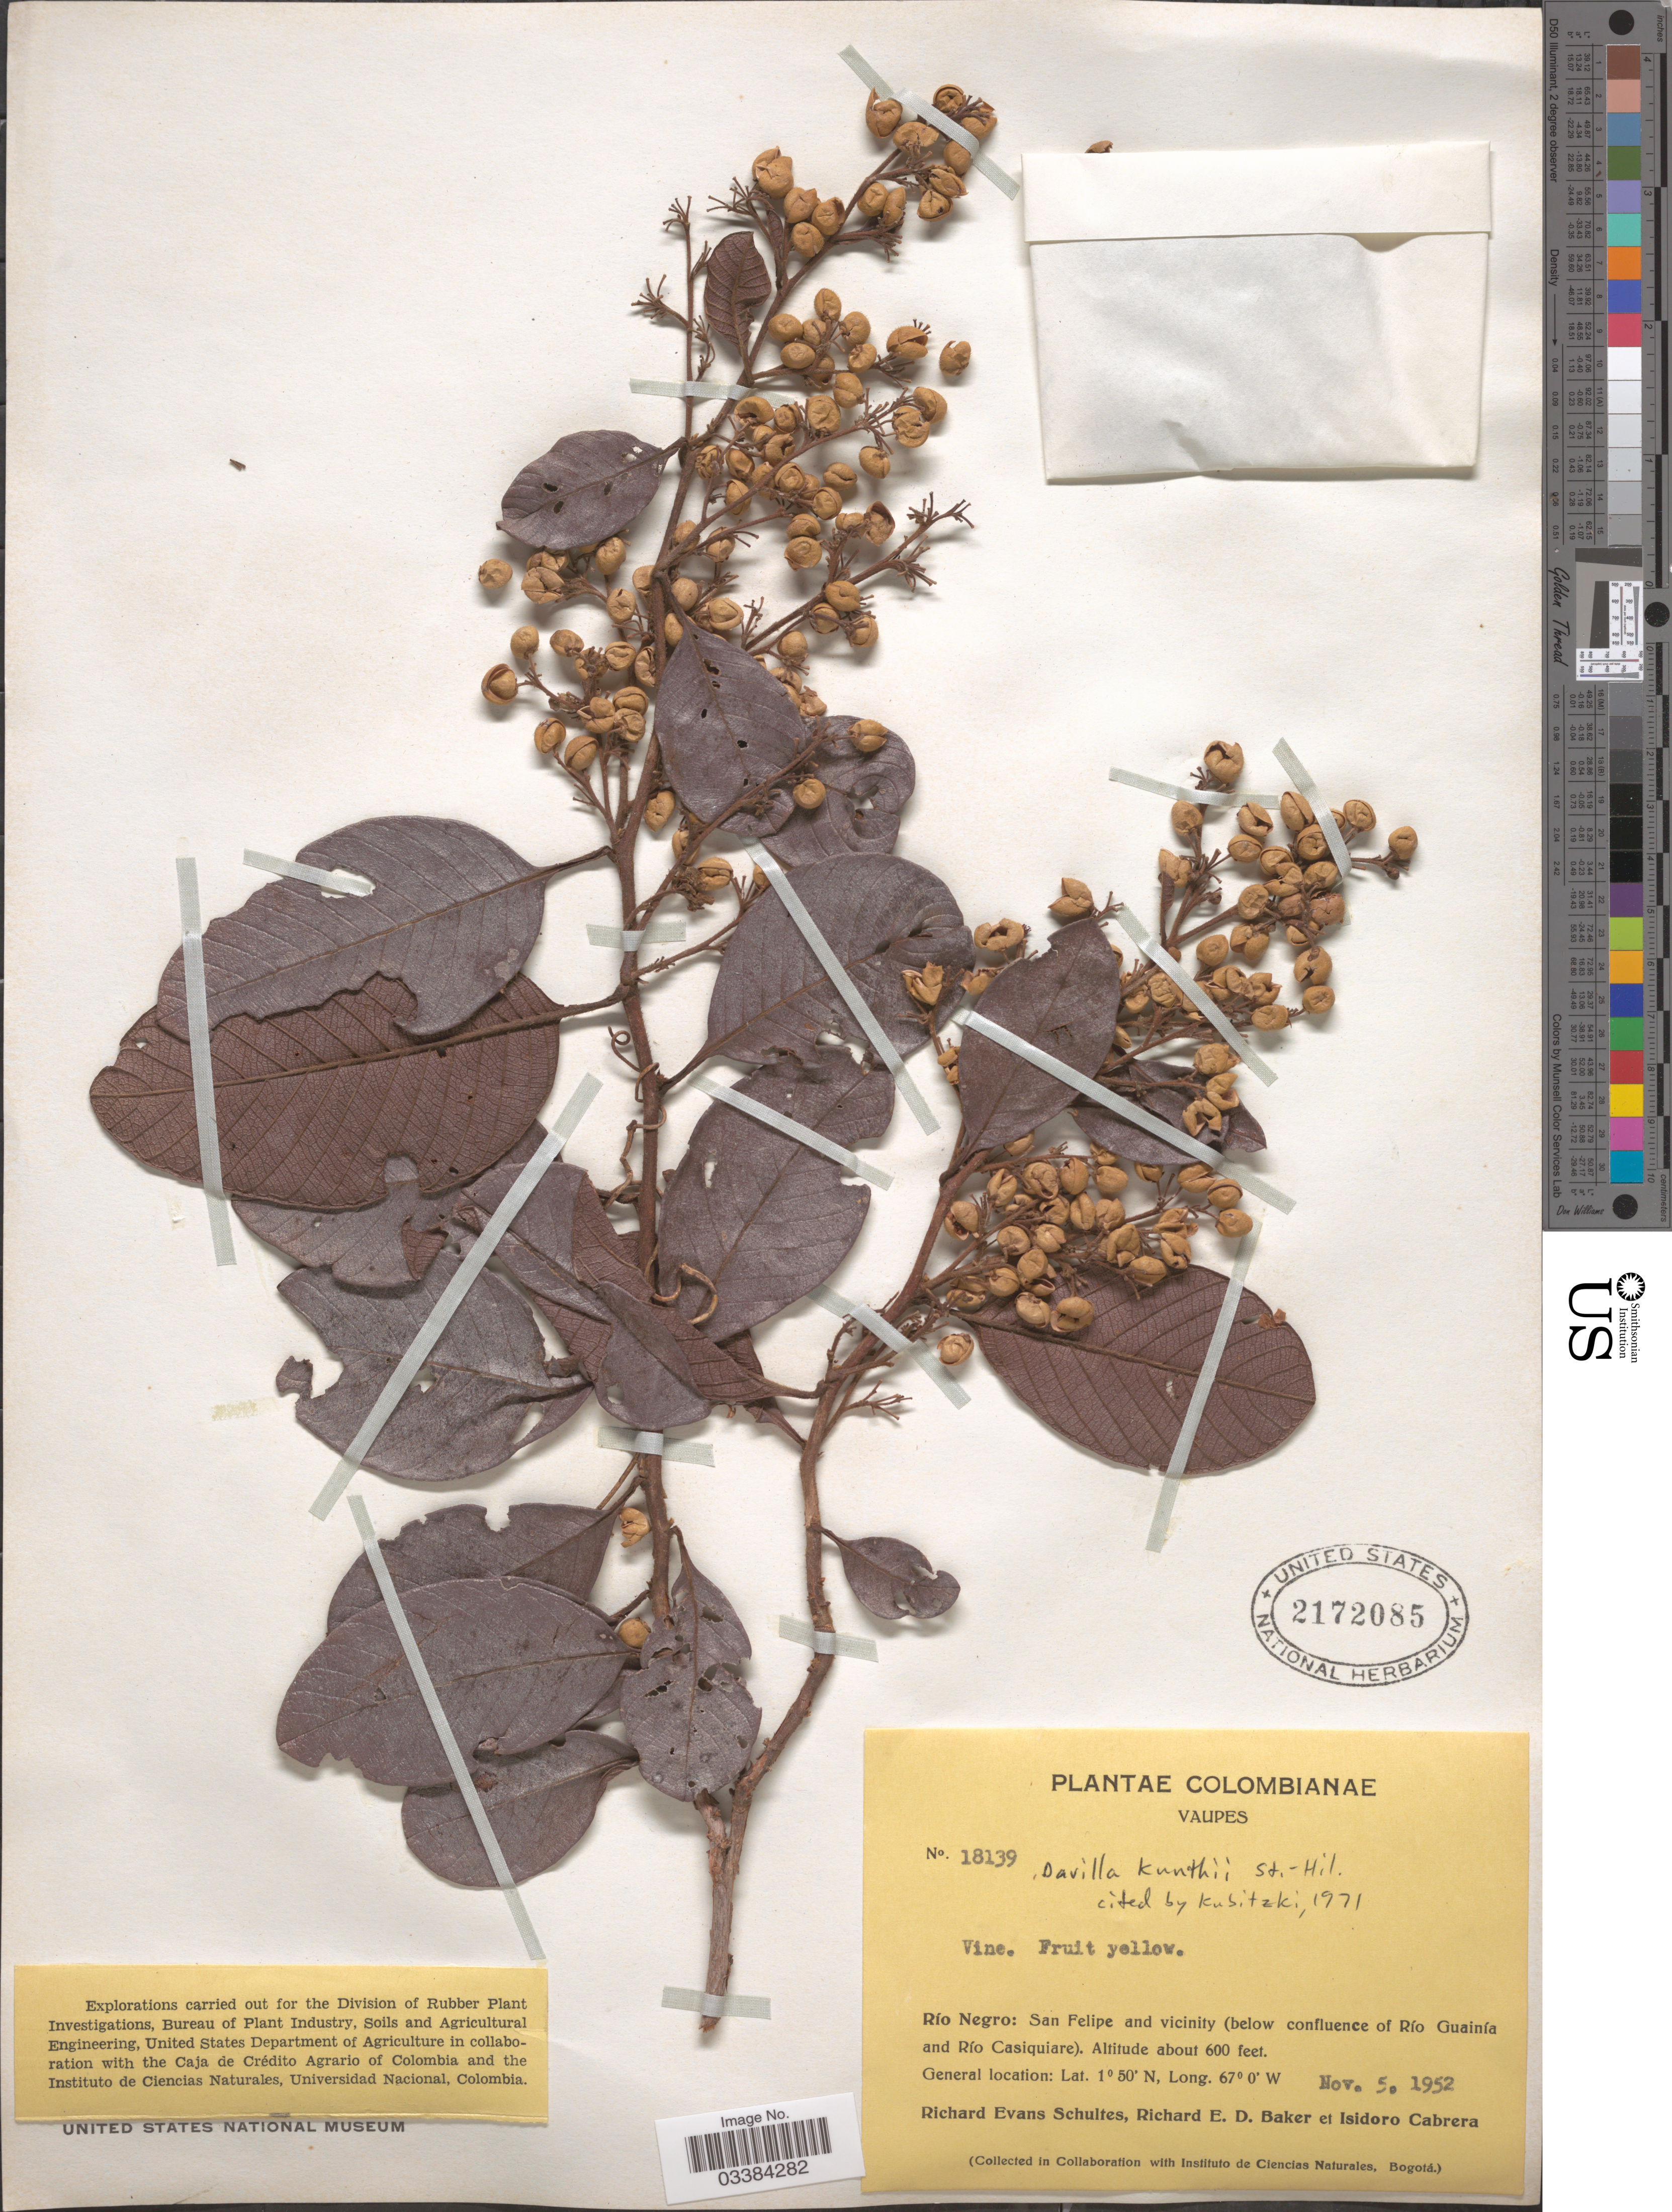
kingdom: Plantae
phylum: Tracheophyta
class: Magnoliopsida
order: Dilleniales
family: Dilleniaceae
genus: Davilla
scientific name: Davilla kunthii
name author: A. St.-Hil.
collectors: R. E. Schultes, R. E. D. Baker & I. Cabrera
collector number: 18139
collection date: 1952-11-05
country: Colombia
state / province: Vaupés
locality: Río Negro: San Felipe and vicinity (below confluence of Río Guainía and Río Casiquiare).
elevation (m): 183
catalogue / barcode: US 2172085